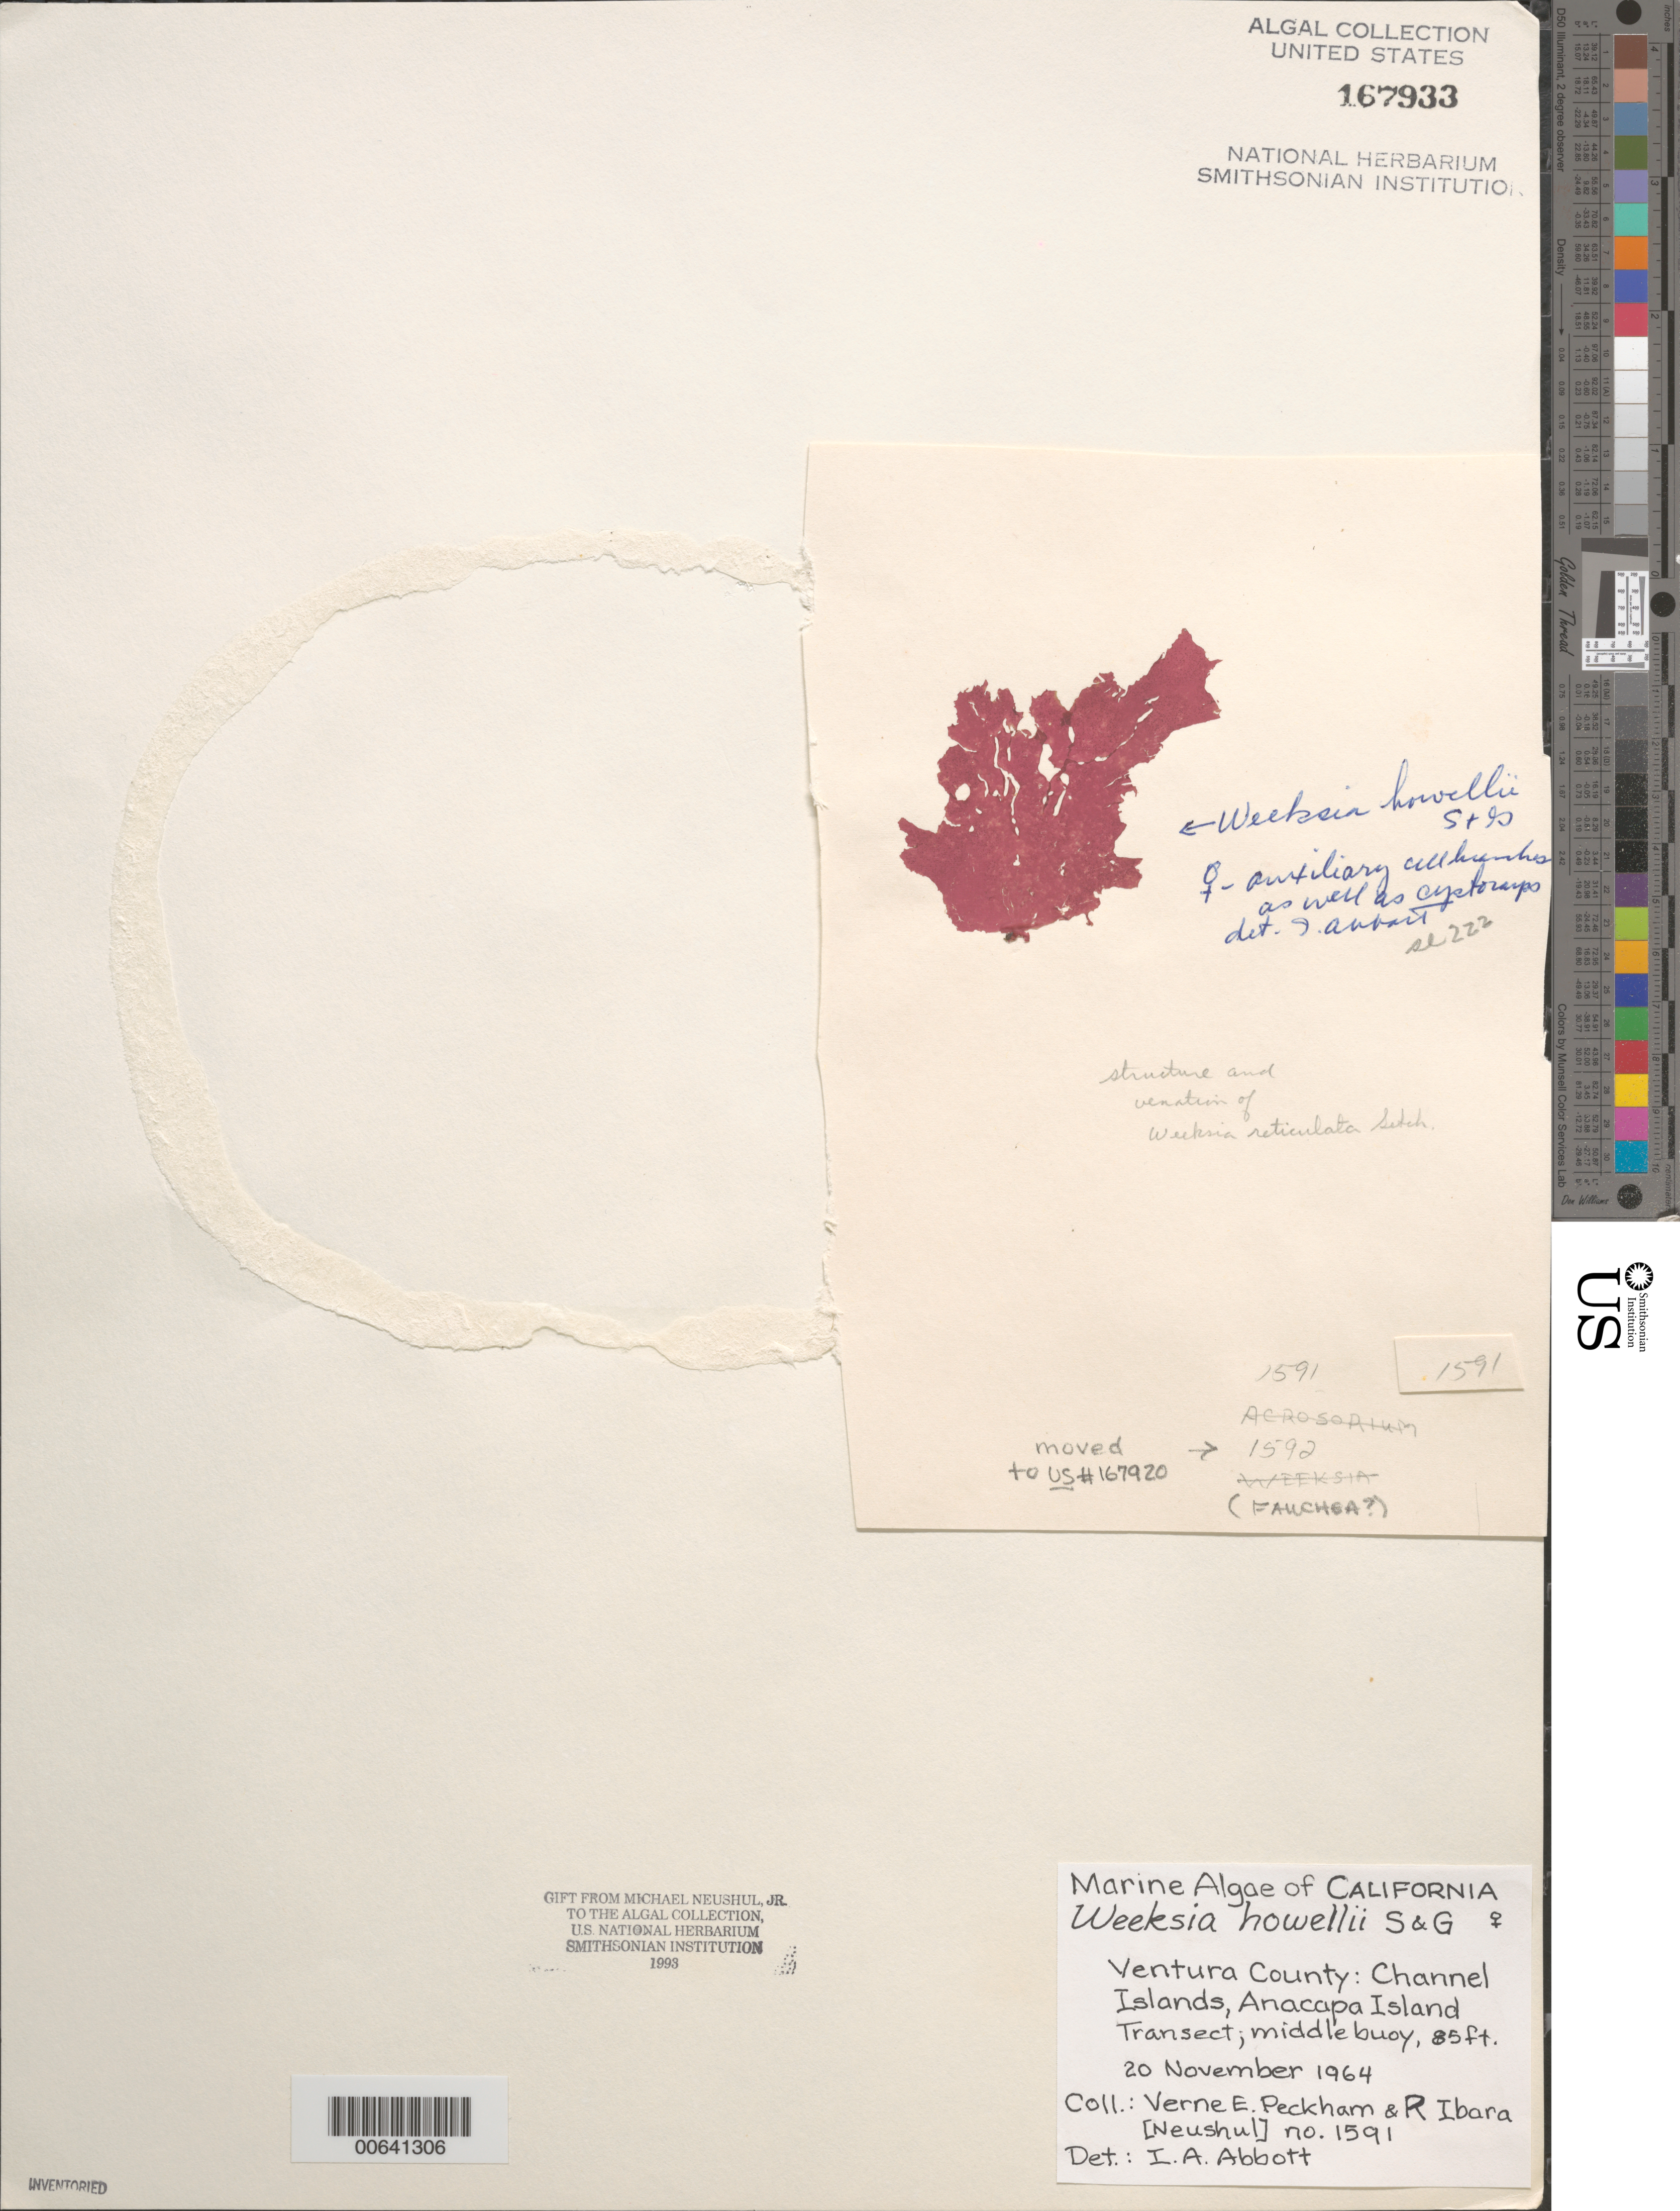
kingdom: Plantae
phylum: Rhodophyta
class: Florideophyceae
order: Gigartinales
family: Dumontiaceae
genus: Weeksia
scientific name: Weeksia howellii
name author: Setch. & N.L. Gardner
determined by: Abbott, Isabella A.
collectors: V. Peckham & R. Ibara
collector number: Neushul 1591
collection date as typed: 20 Nov 1964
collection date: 1964-11-20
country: United States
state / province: California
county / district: Ventura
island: Anacapa Island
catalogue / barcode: US 167933